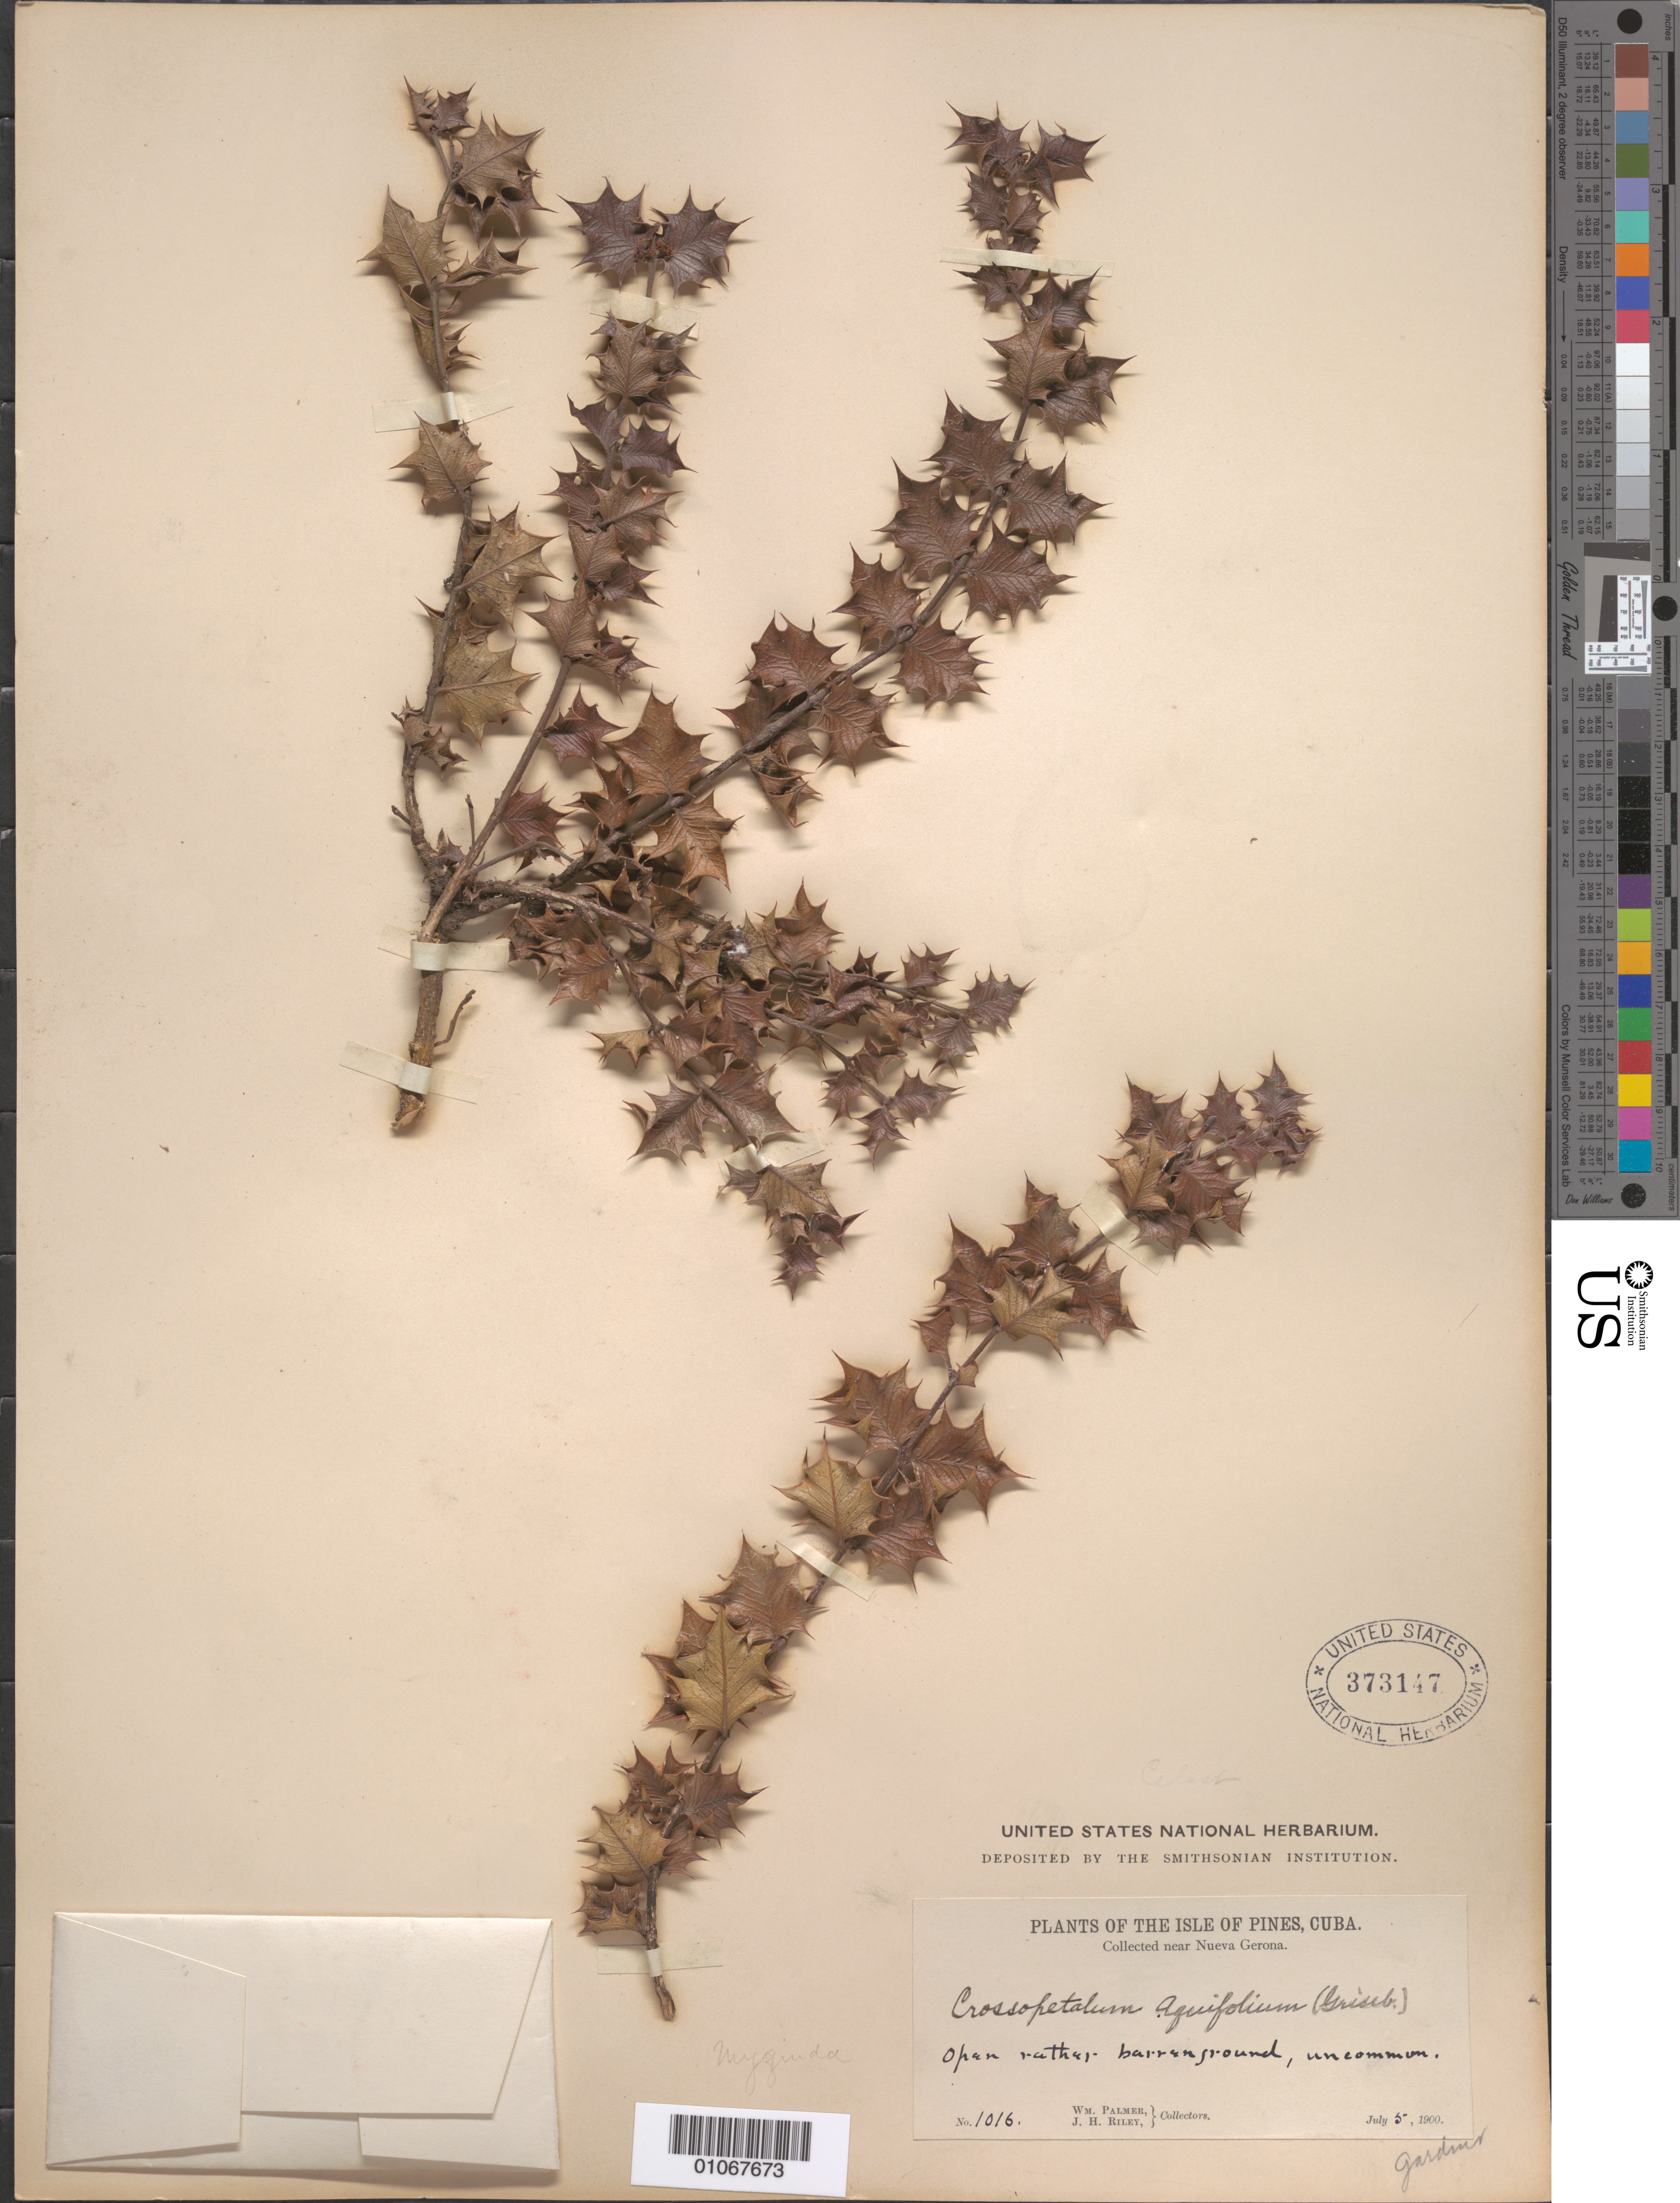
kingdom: Plantae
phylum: Tracheophyta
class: Magnoliopsida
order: Celastrales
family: Celastraceae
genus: Crossopetalum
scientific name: Crossopetalum aquifolium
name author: (Griseb.) Hitchc.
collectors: W. Palmer & J. H. Riley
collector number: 1016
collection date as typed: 05 Jul 1900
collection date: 1900-07-05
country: Cuba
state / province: Isla de La Juventud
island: Isla de la Juventud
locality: Open rather, barrenground, uncommon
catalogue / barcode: US 373147